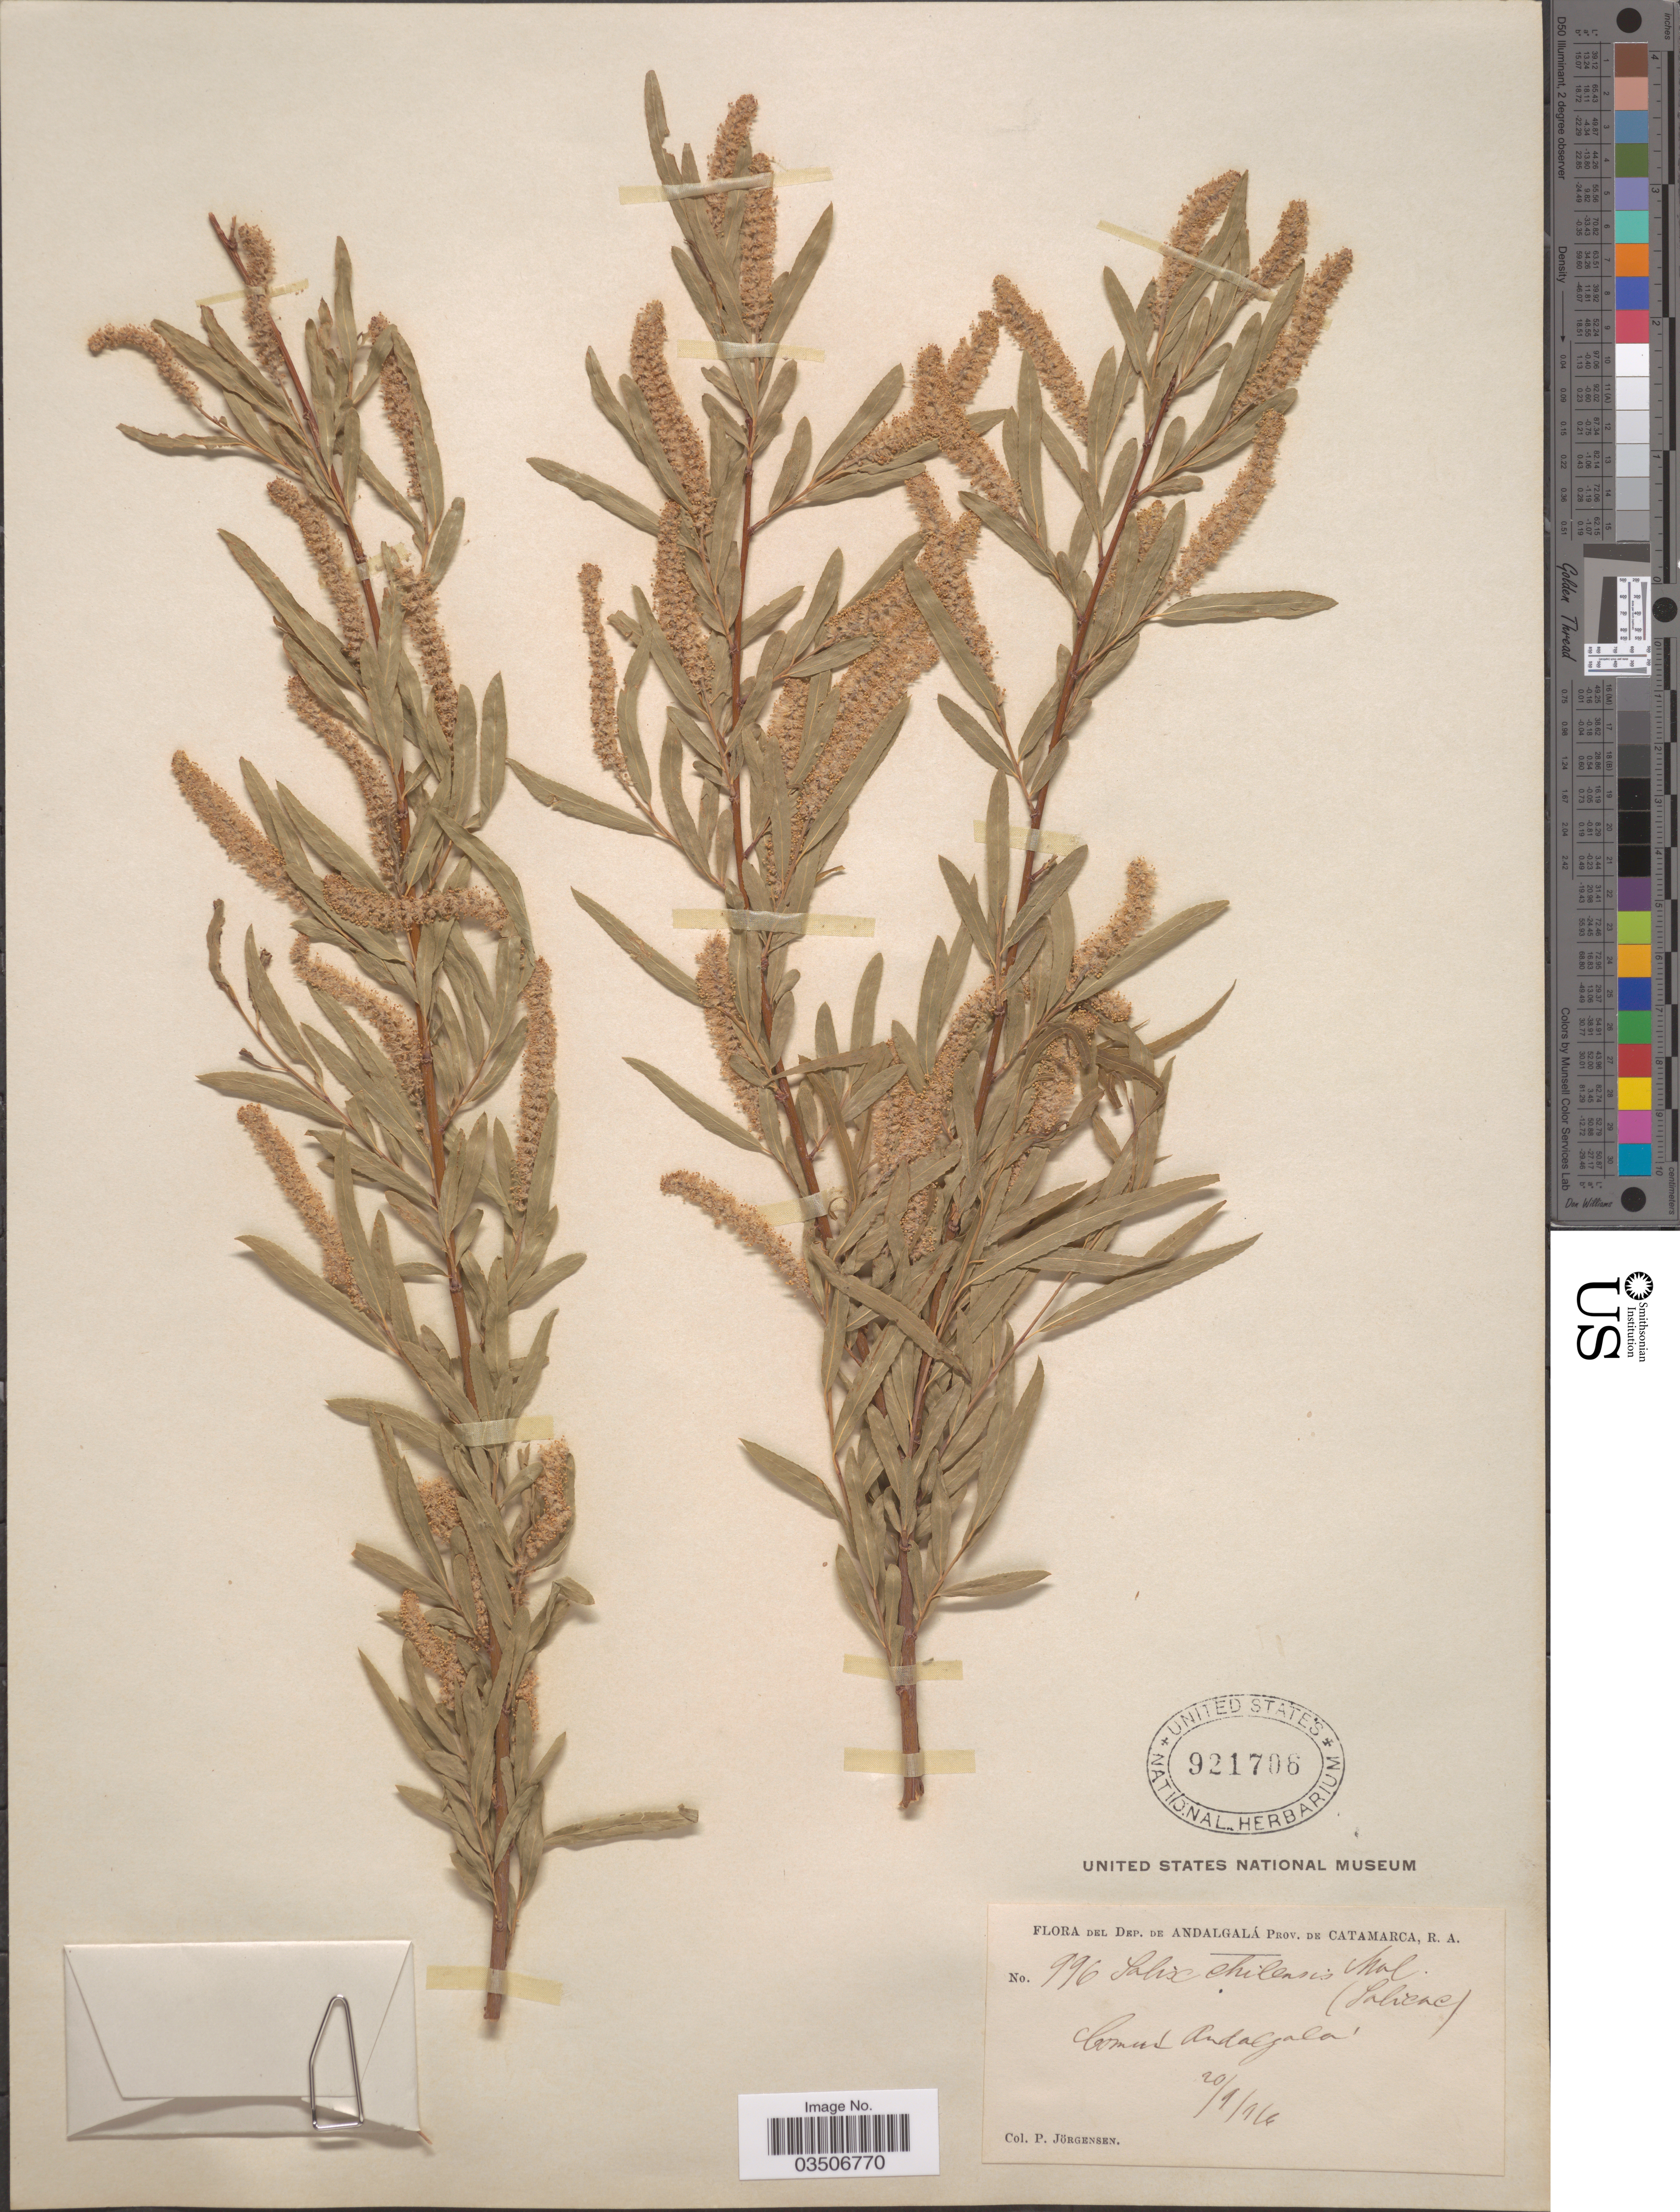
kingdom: Plantae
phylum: Tracheophyta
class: Magnoliopsida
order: Malpighiales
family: Salicaceae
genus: Salix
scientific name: Salix humboldtiana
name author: Willd.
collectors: P. Jörgensen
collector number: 996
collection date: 1916-09-20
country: Argentina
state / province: Catamarca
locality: Dep. de Andalgalá Prov. de Catamarca. Comun Andalgala.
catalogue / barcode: US 921706